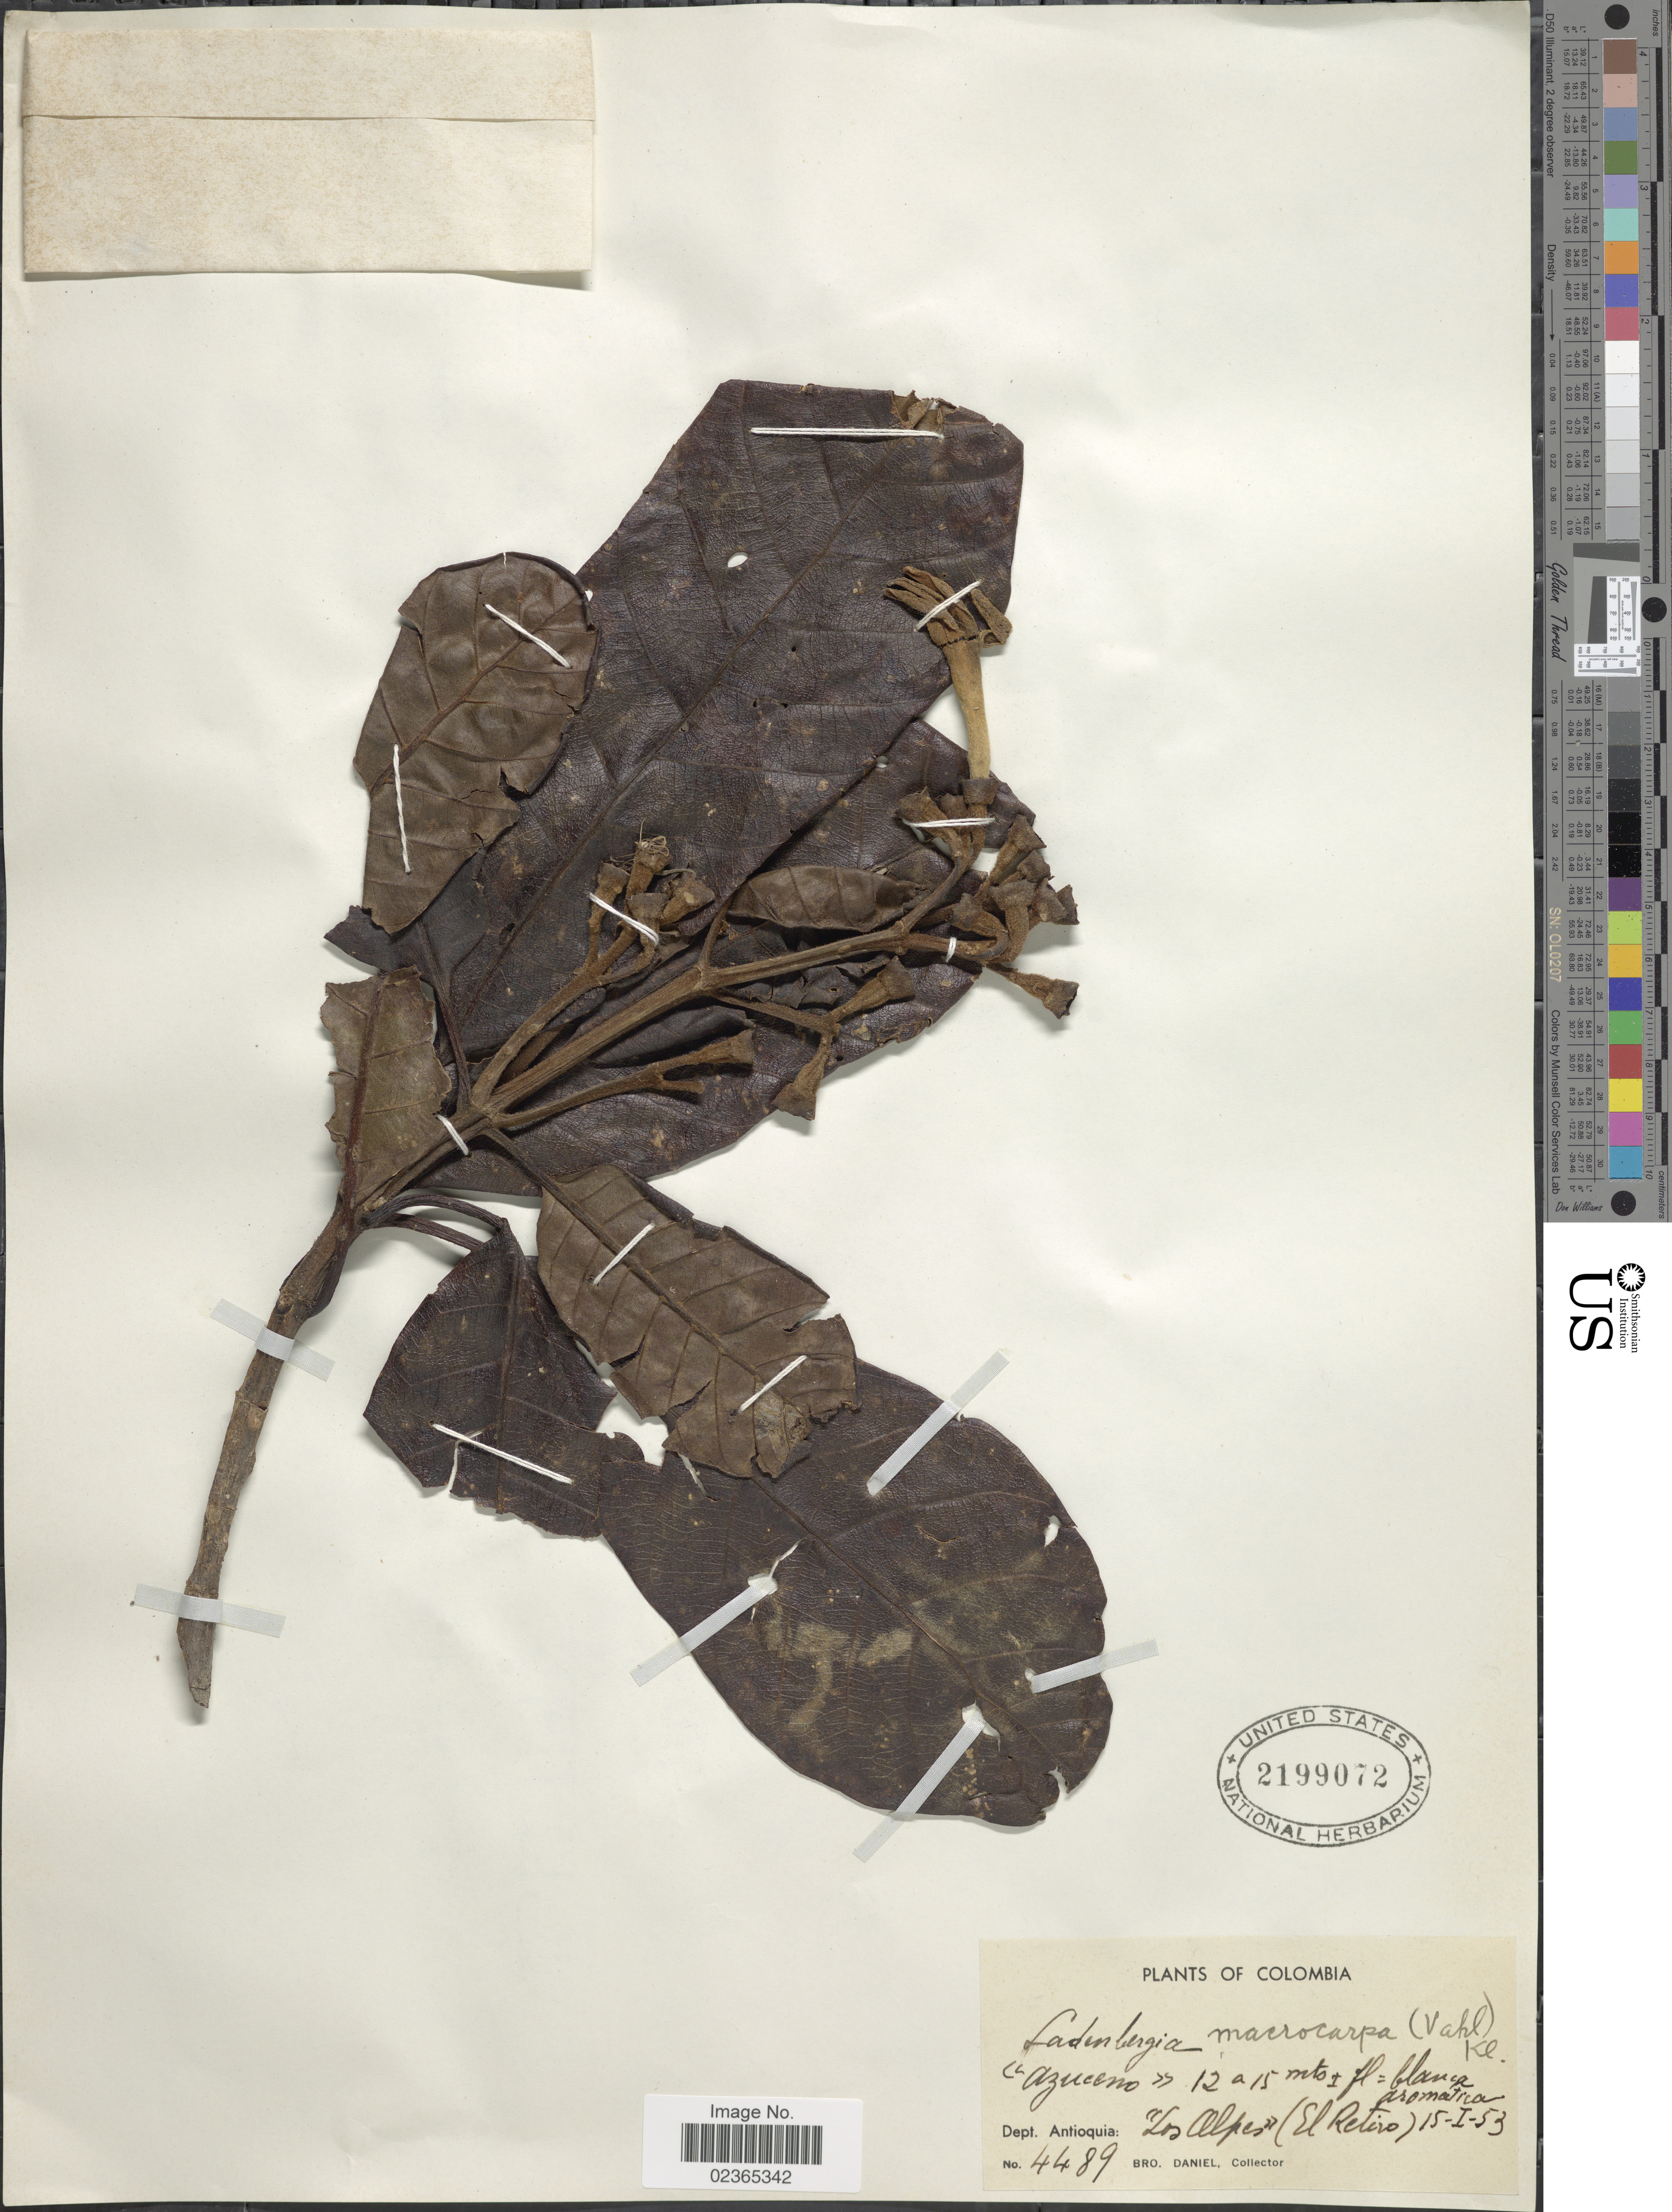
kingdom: Plantae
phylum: Tracheophyta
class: Magnoliopsida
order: Gentianales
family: Rubiaceae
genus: Ladenbergia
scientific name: Ladenbergia macrocarpa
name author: (Vahl) Klotzsch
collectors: Bro. Daniel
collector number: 4489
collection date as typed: Transcribed d/m/y: 15/1/53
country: Colombia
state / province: Antioquia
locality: Los Alpes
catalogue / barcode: US 2199072